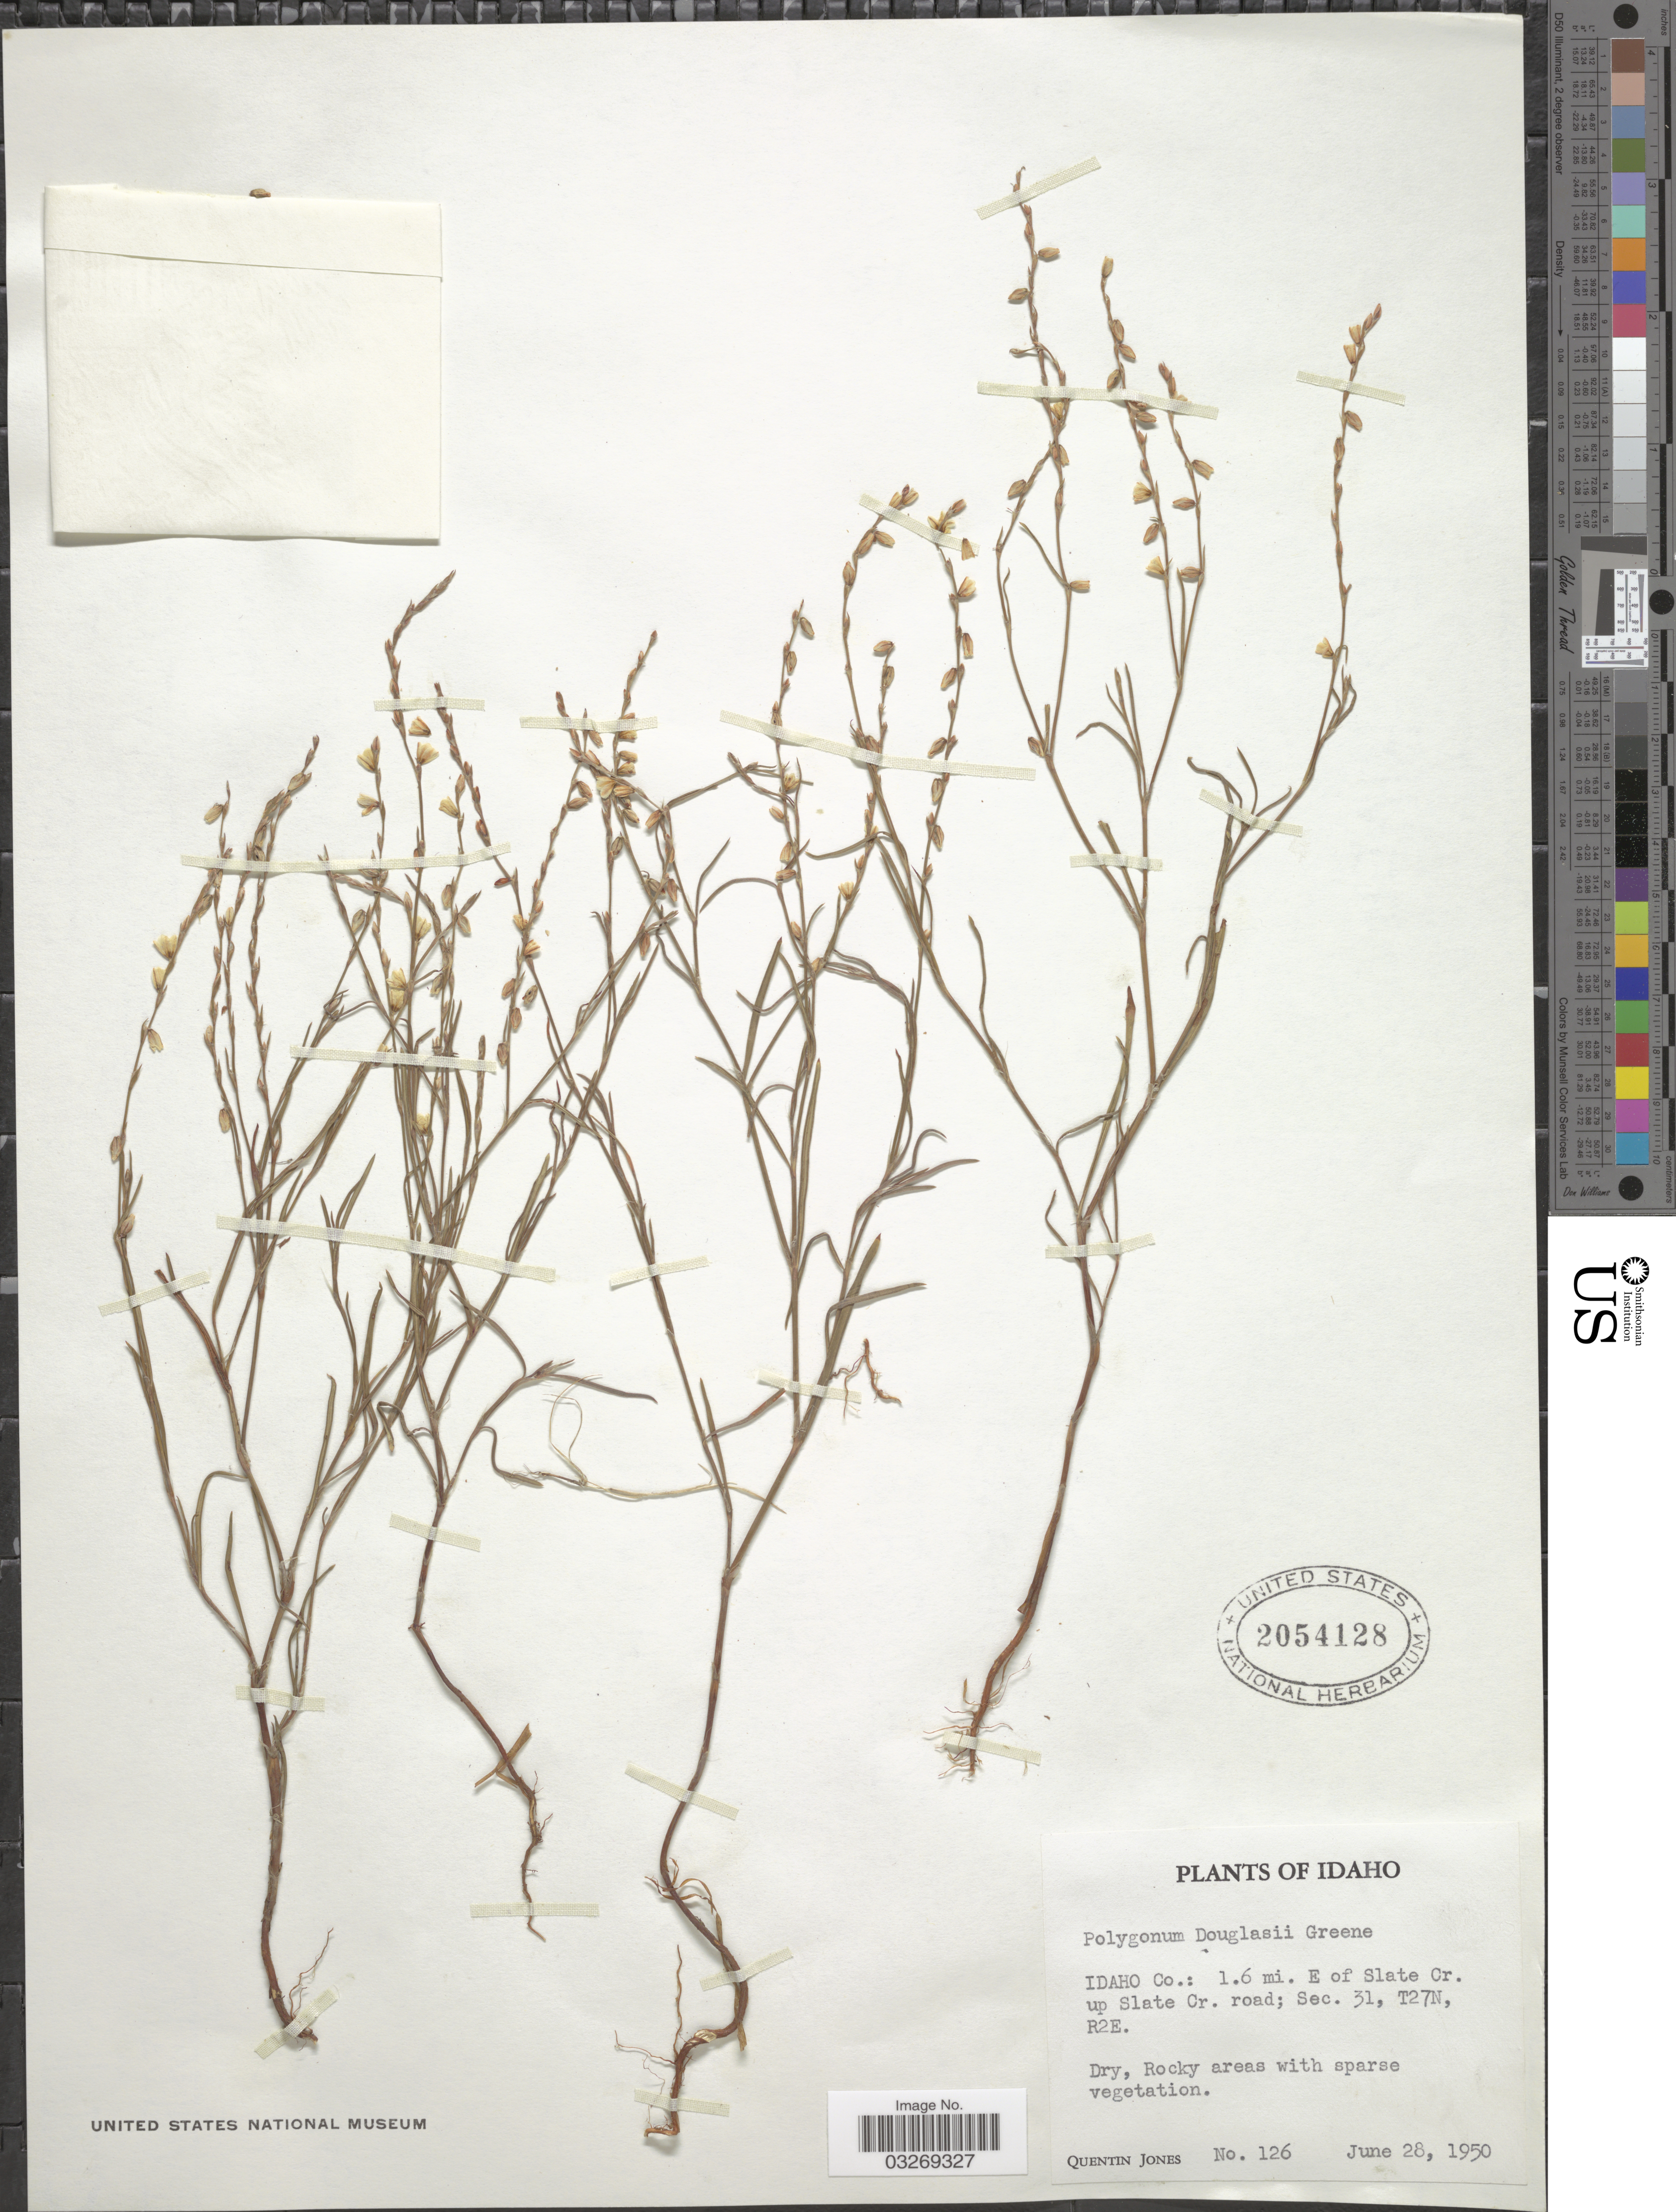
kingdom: Plantae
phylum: Tracheophyta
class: Magnoliopsida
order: Caryophyllales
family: Polygonaceae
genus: Polygonum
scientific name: Polygonum douglasii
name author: Greene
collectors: Q. Jones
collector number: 126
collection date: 1950-06-28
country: United States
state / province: Idaho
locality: Idaho Co.: 1.6 mi. E of Slate Cr. up Slate Cr. road; Sec. 31, T27N, R2E.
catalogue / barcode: US 2054128